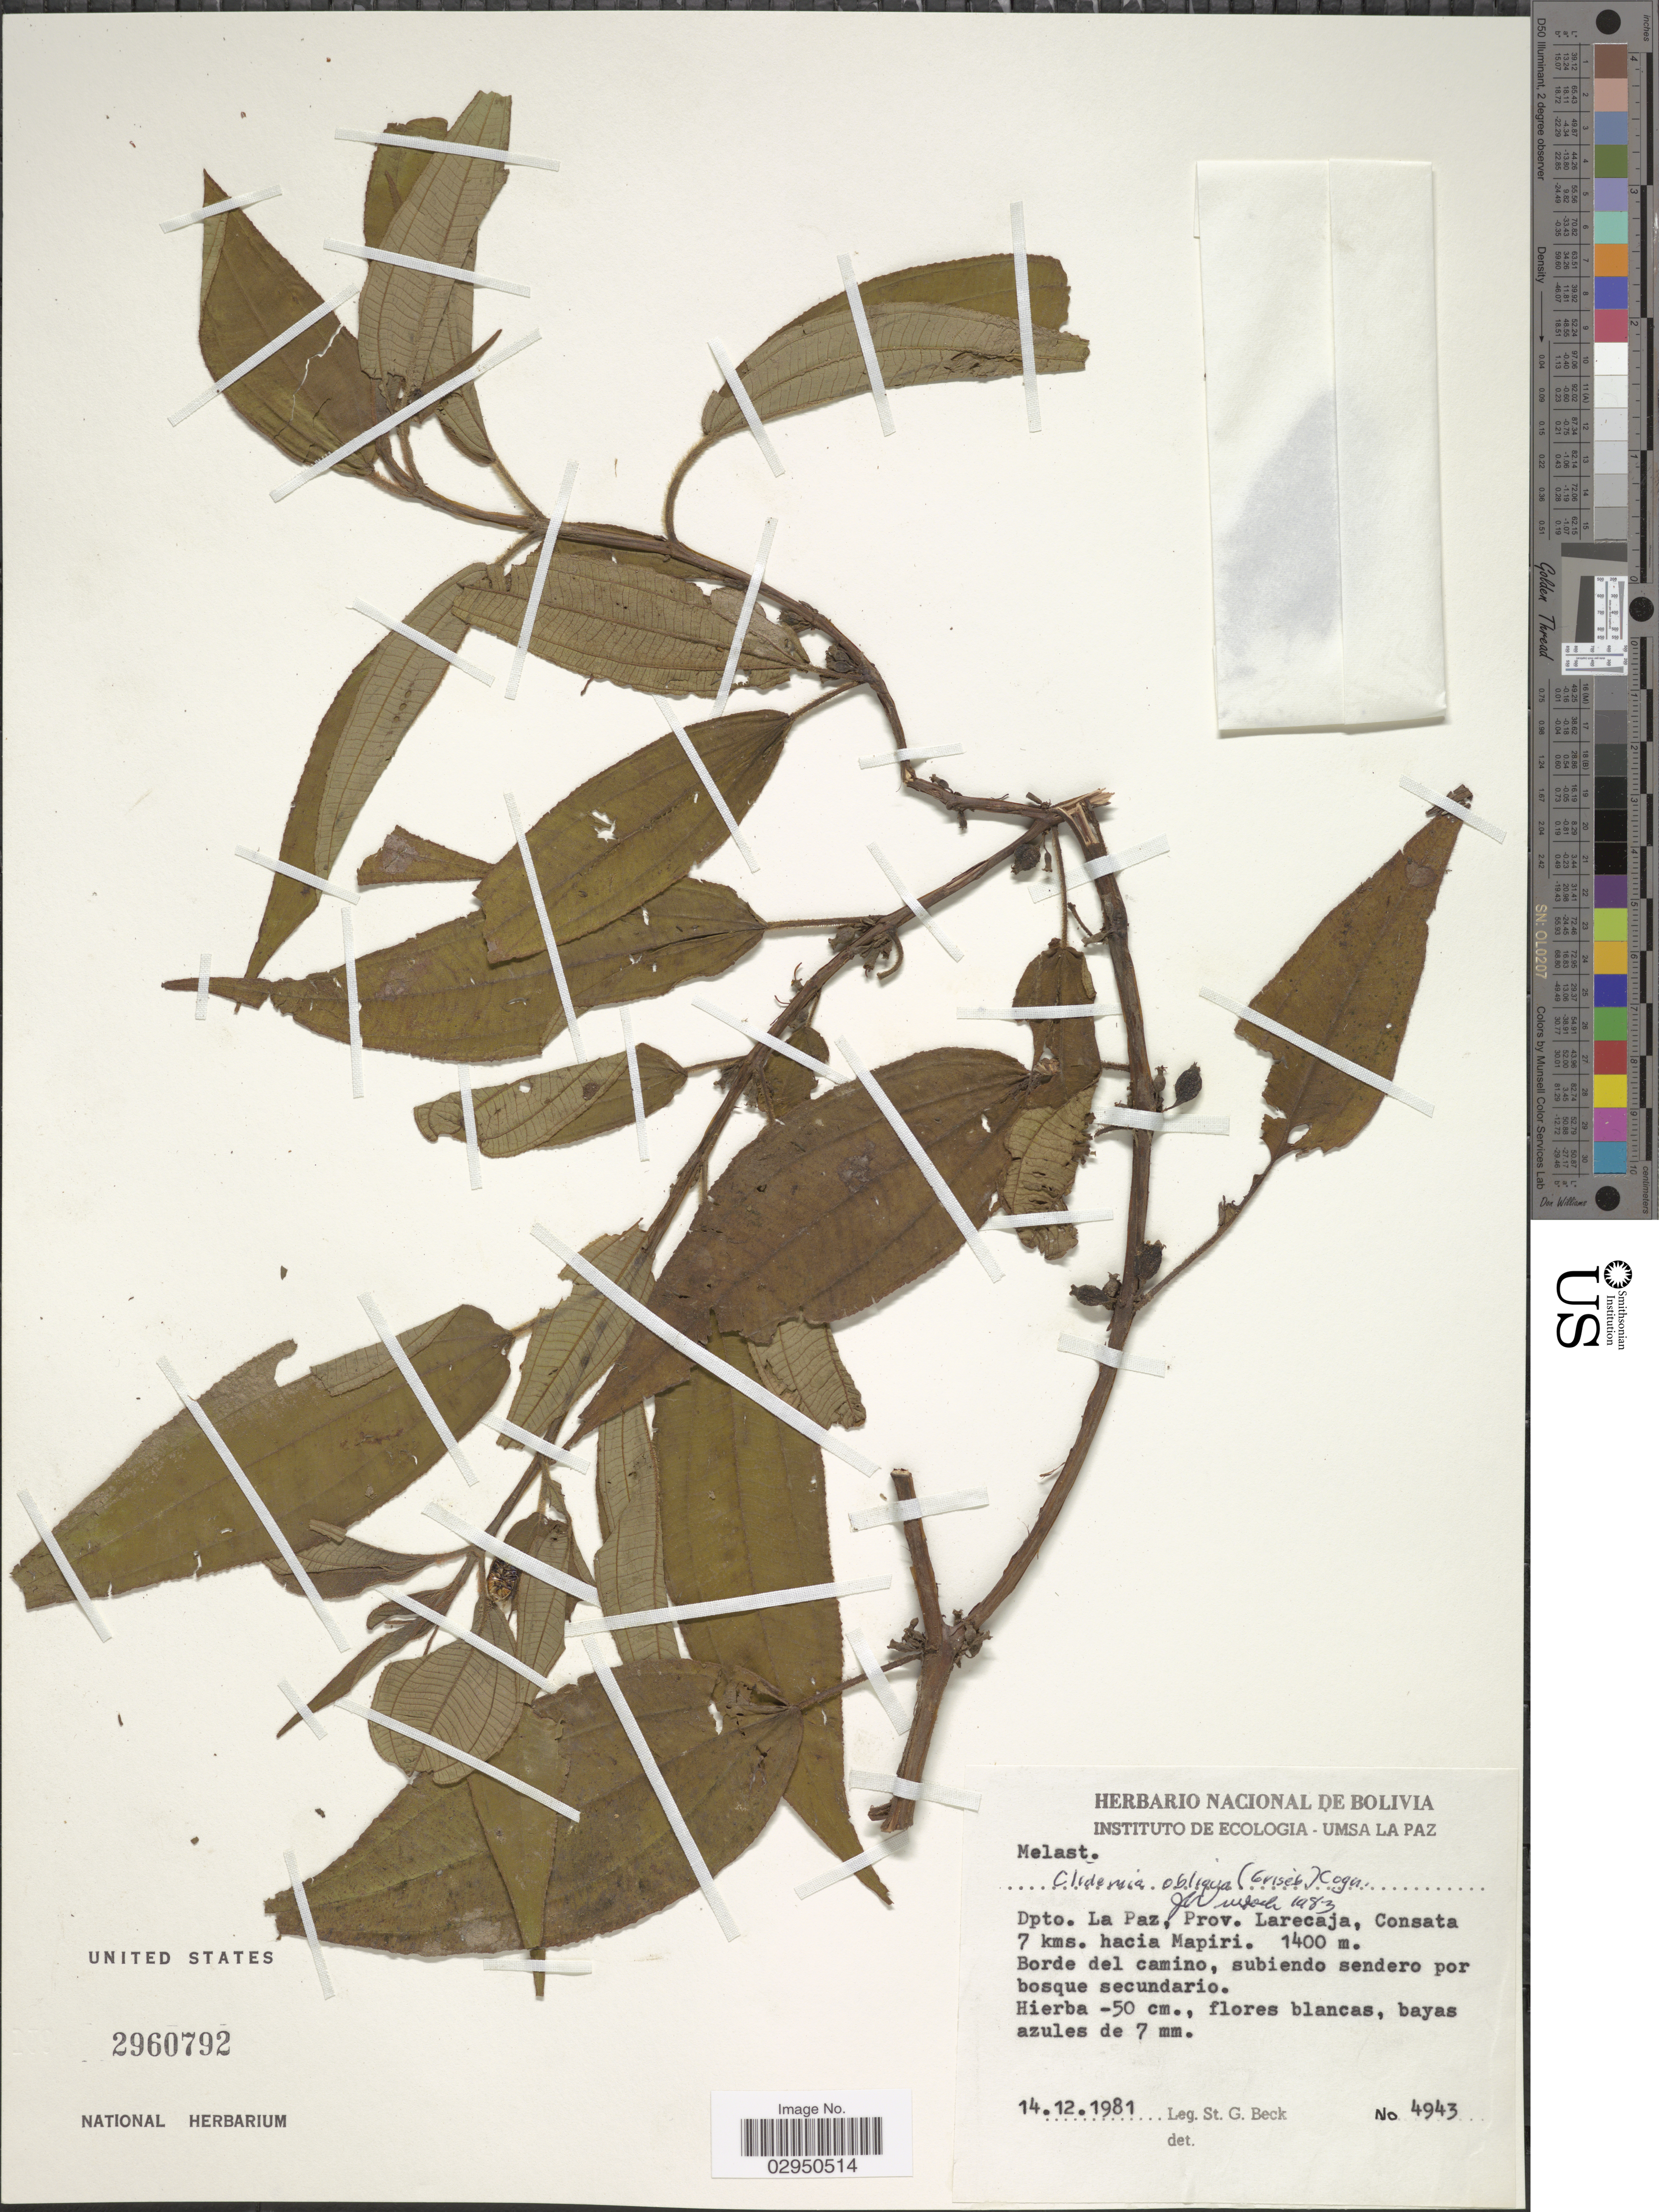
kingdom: Plantae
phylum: Tracheophyta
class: Magnoliopsida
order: Myrtales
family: Melastomataceae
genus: Clidemia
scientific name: Clidemia obliqua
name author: Cogn.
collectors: S. G. Beck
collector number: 4943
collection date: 1981-12-14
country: Bolivia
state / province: La Paz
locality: Dpto. La Paz, Prov. Larecaja, Consata 7 kms. hacia Mapiri.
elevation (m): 1400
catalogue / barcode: US 2960792